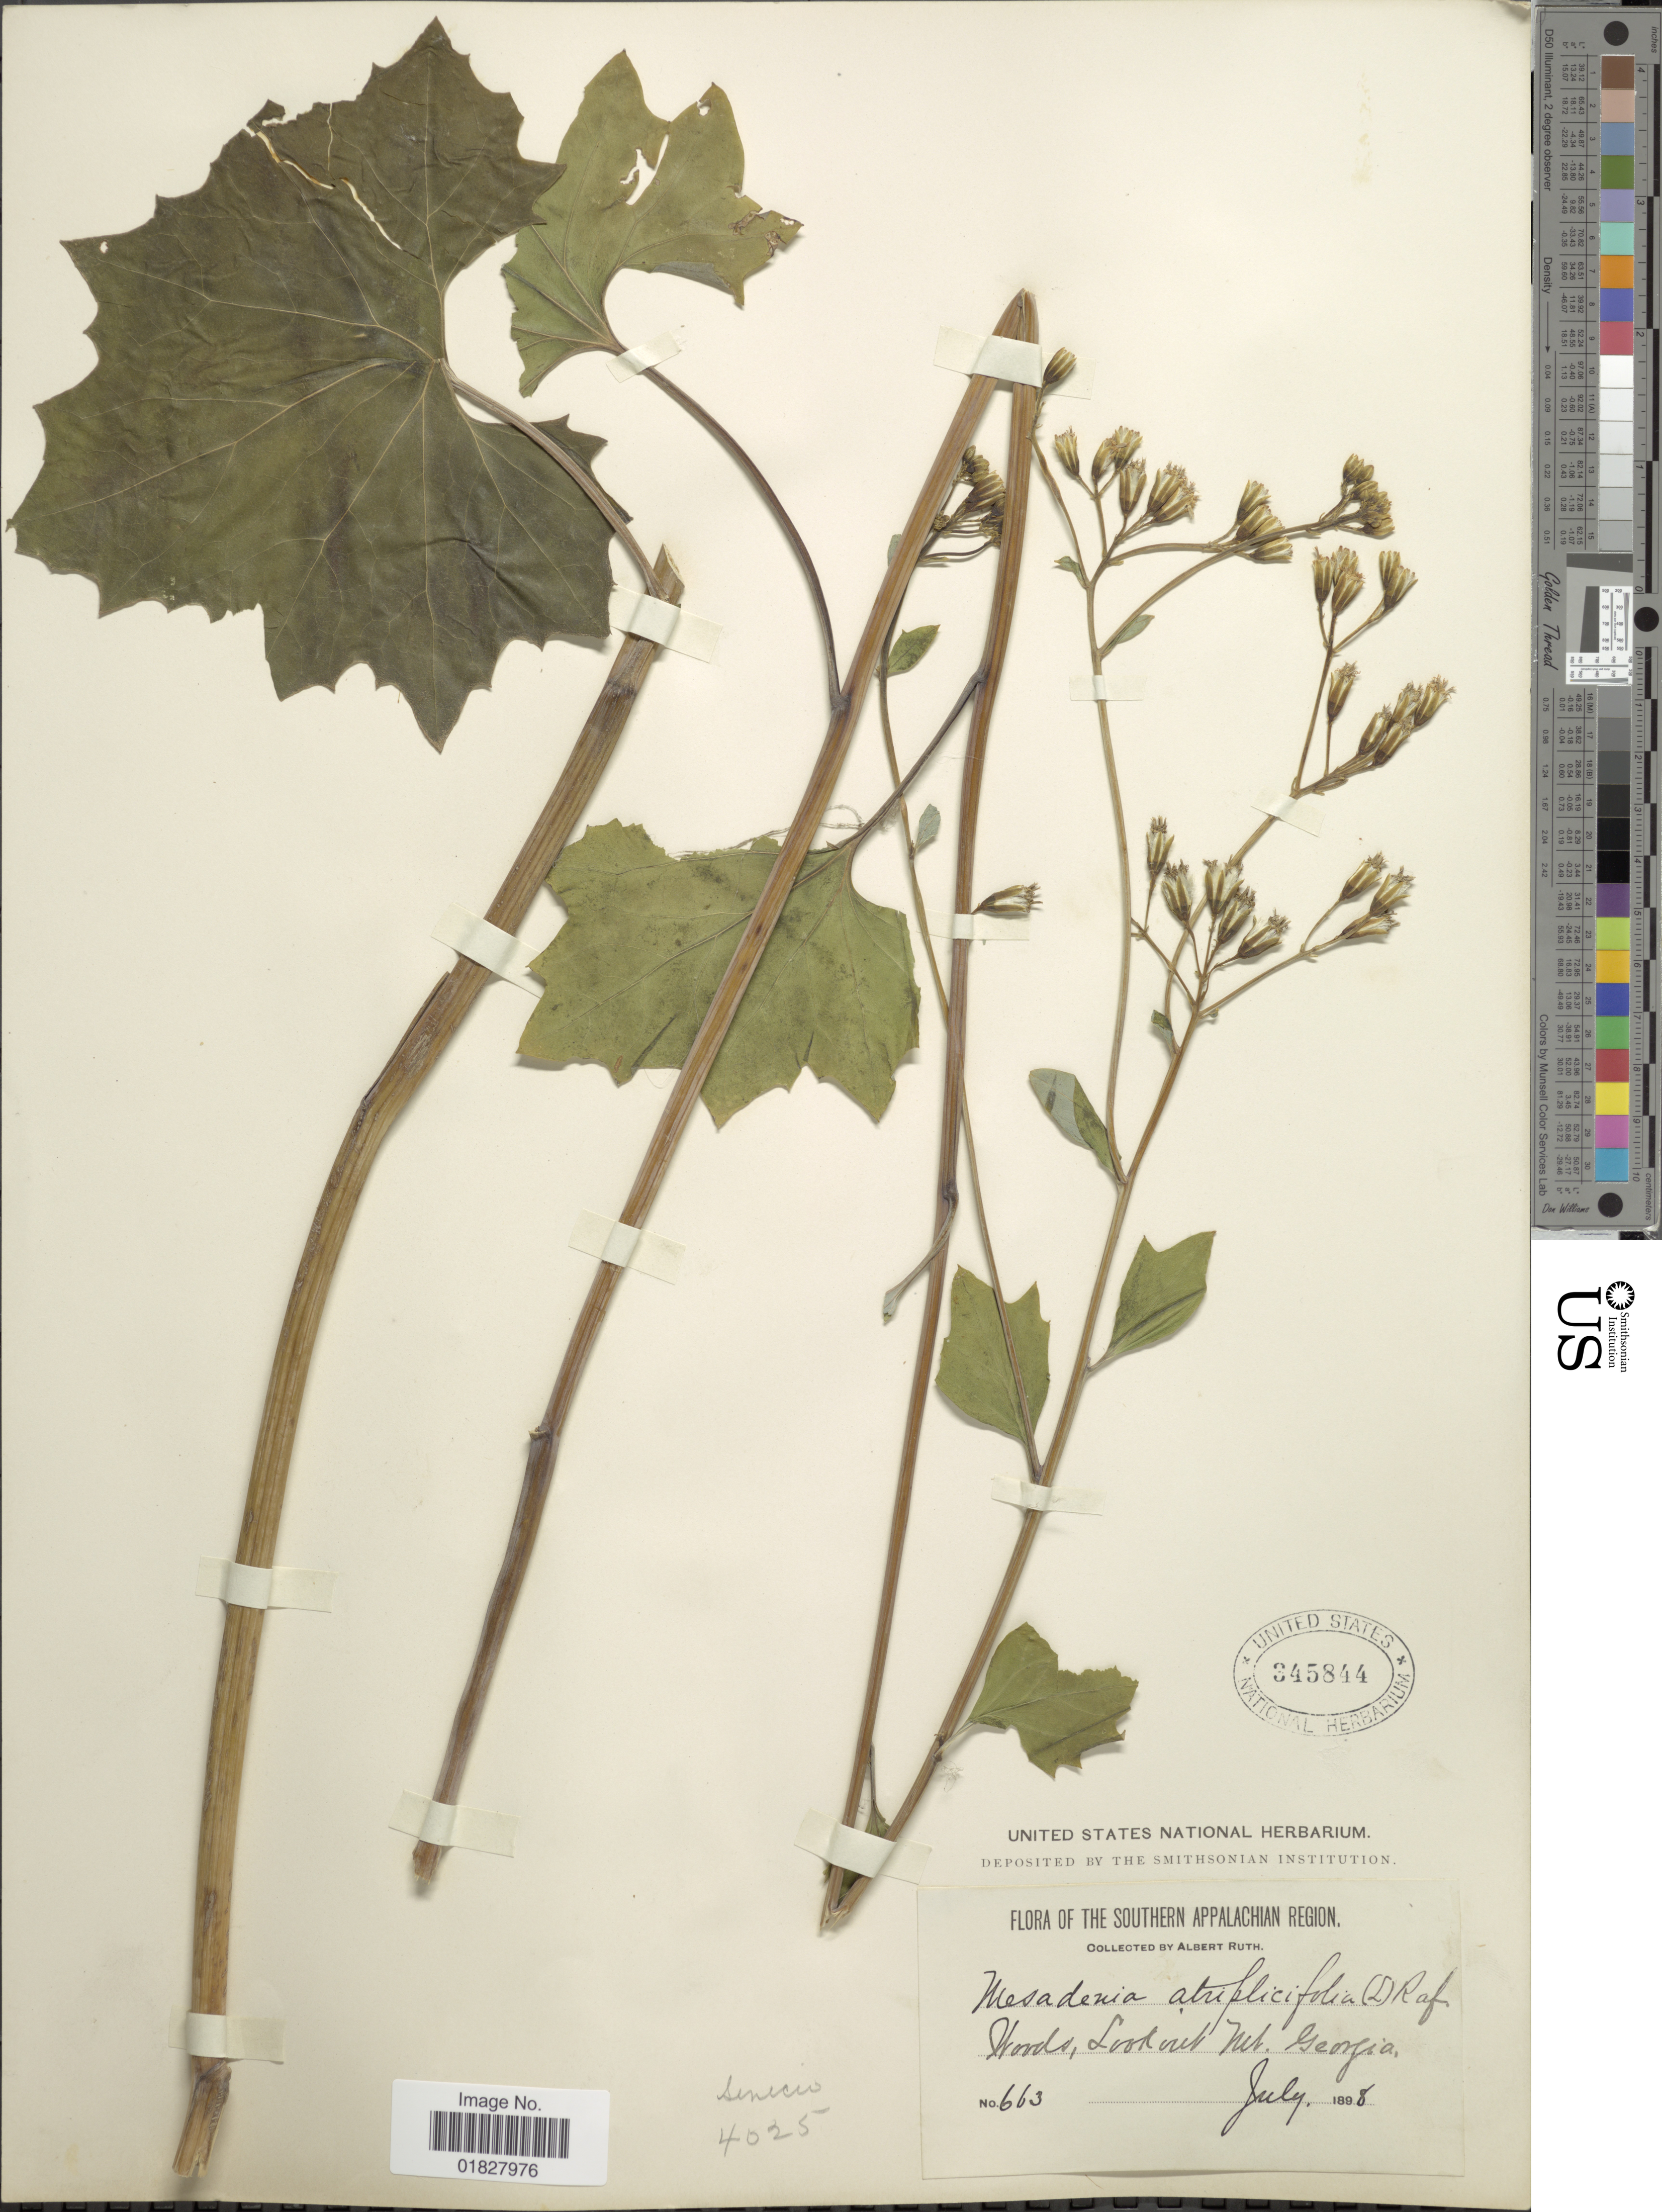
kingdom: Plantae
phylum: Tracheophyta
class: Magnoliopsida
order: Asterales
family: Asteraceae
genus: Arnoglossum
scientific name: Arnoglossum atriplicifolium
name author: (L.) H. Rob.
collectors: A. Ruth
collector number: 663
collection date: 1898-07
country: United States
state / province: Georgia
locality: Southern Apalachian Region, Lookout Mt.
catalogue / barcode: US 345844